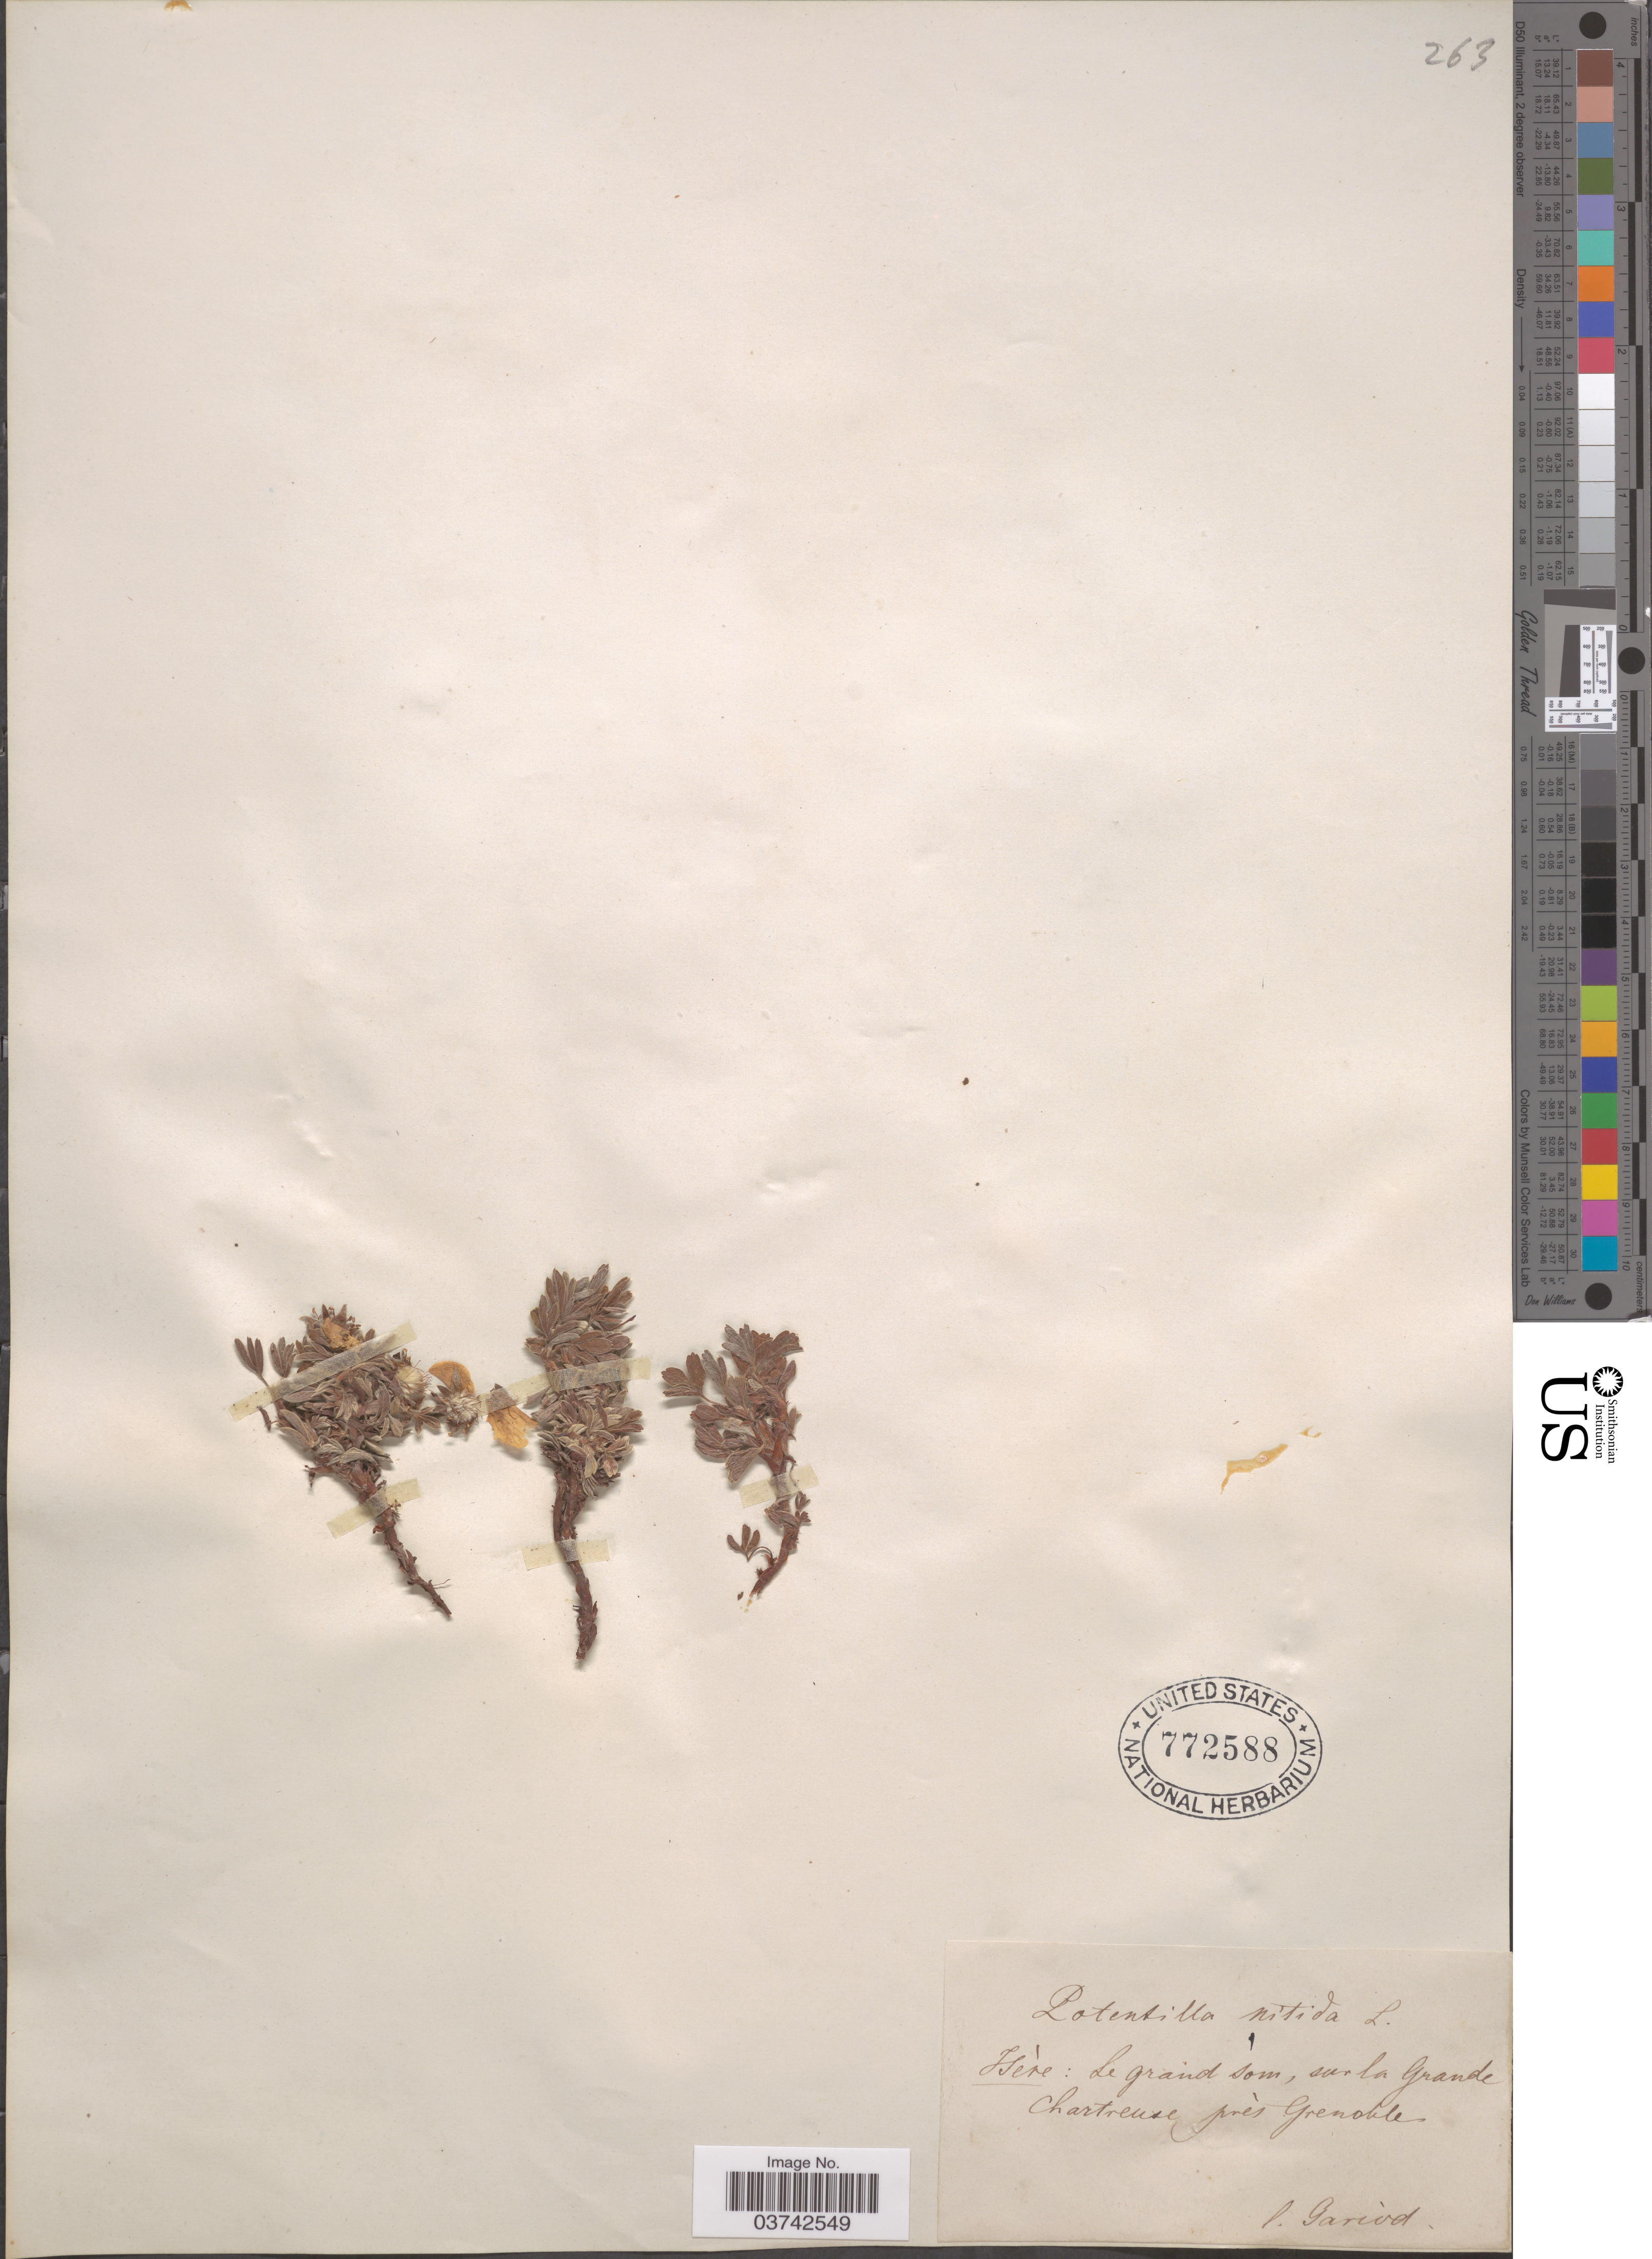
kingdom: Plantae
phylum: Tracheophyta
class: Magnoliopsida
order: Rosales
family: Rosaceae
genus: Potentilla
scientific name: Potentilla nitida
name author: L.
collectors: Gariod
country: France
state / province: Auvergne-Rhône-Alpes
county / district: Isère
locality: Isère: Le grand som, sur la Grande Chartreuse près Grenoble.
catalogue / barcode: US 772588